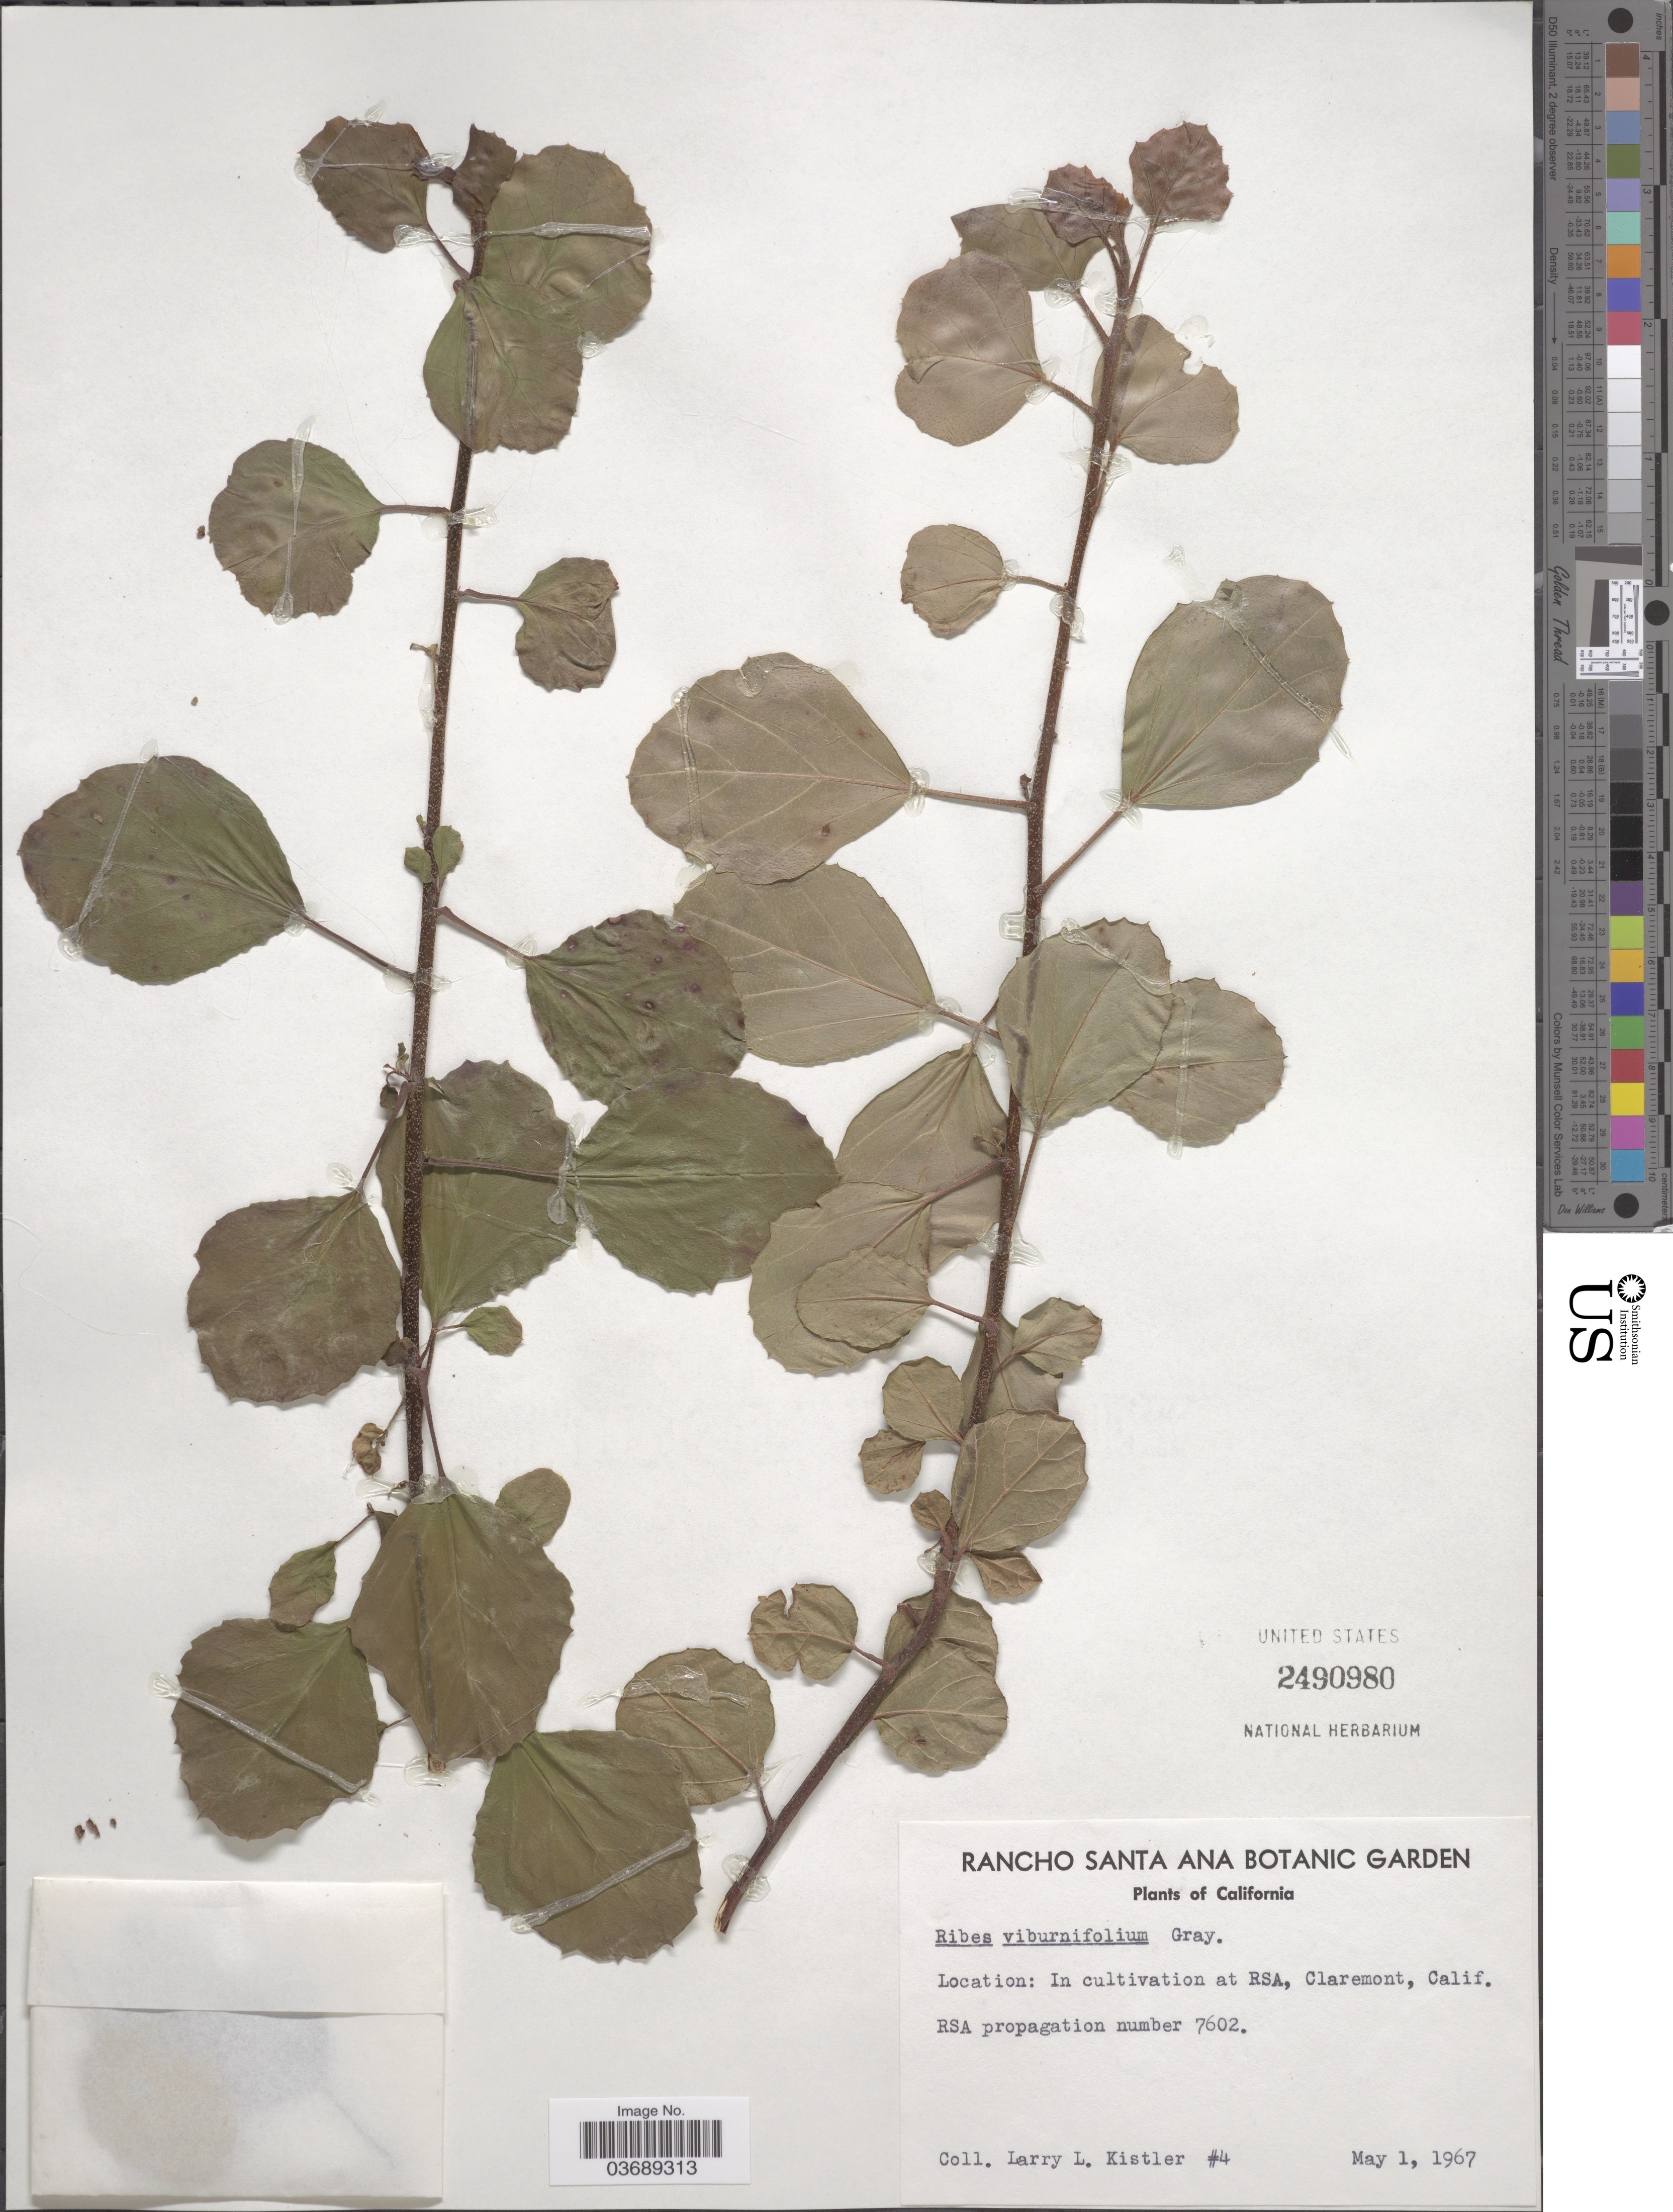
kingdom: Plantae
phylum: Tracheophyta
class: Magnoliopsida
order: Saxifragales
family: Grossulariaceae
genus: Ribes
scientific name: Ribes viburnifolium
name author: A. Gray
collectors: L. Kistler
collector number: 4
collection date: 1967-05-01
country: United States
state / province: California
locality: In cultivation at RSA, Claremont, Calif.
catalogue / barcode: US 2490980